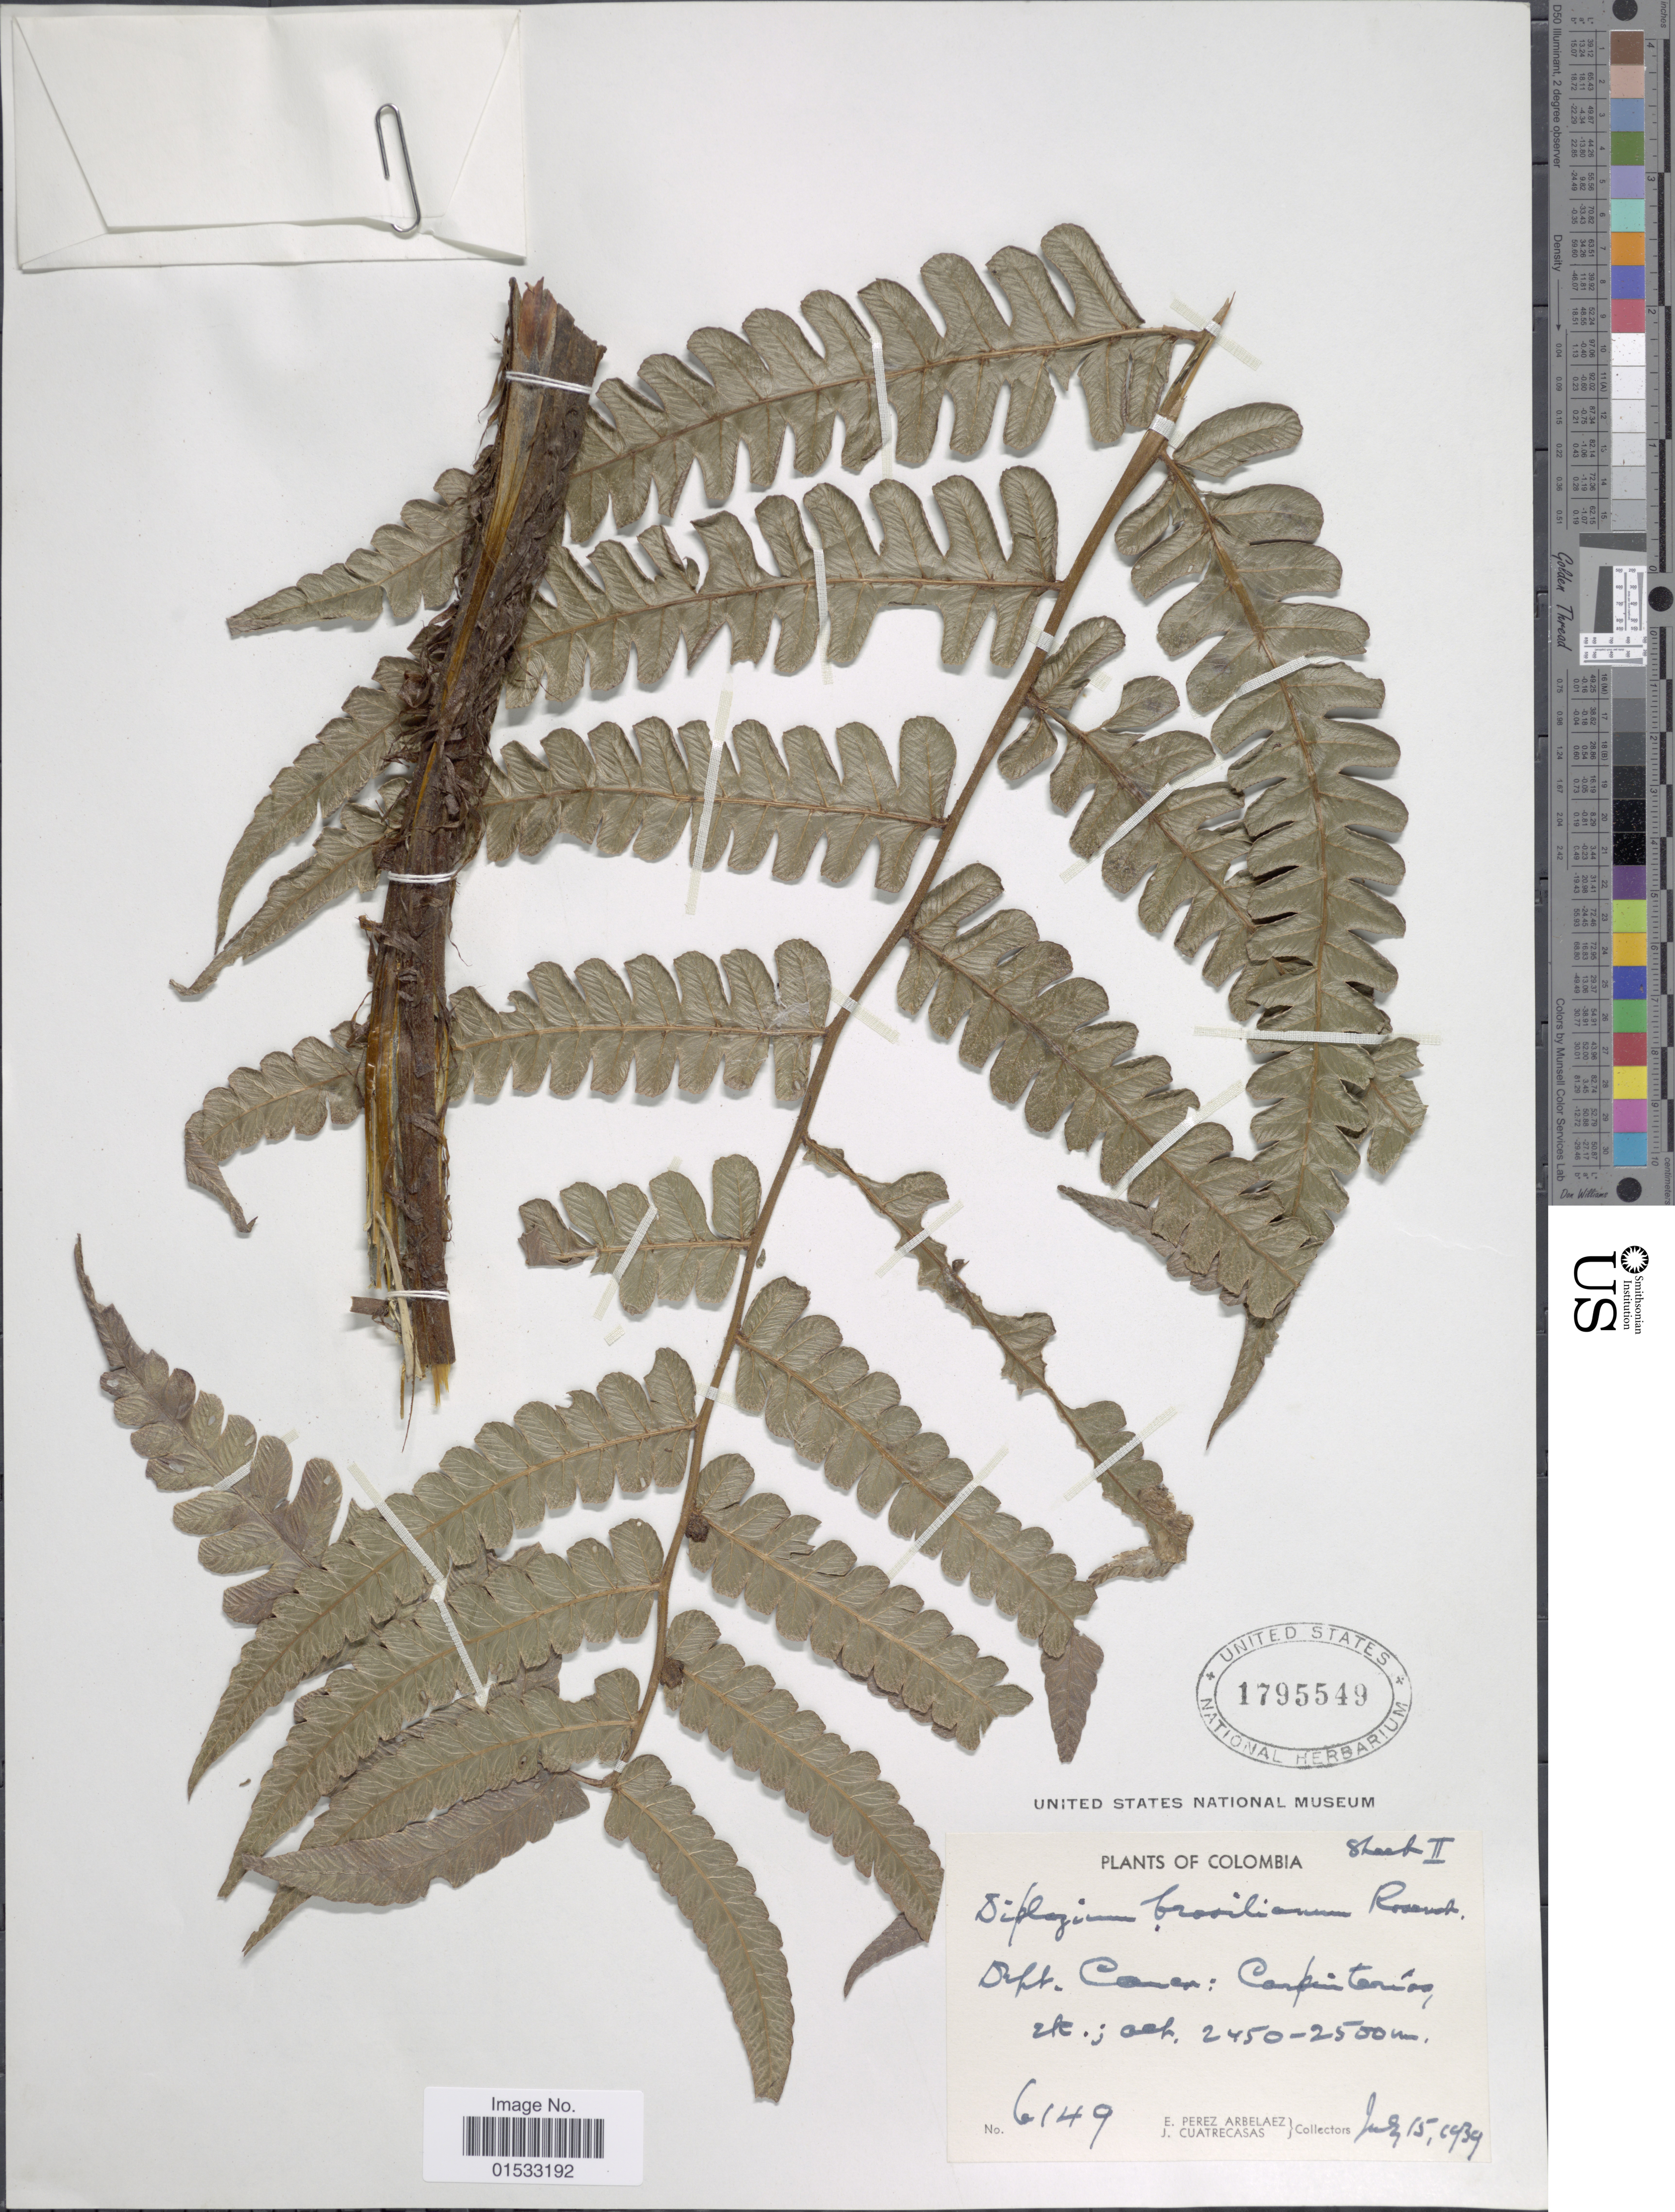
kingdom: Plantae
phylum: Tracheophyta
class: Polypodiopsida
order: Polypodiales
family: Athyriaceae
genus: Diplazium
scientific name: Diplazium subnudum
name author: H. Karst.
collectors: E. Pérez Arbeláez & J. Cuatrecasas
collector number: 6149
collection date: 1939-07-15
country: Colombia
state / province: Cauca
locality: Carpinterías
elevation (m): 2450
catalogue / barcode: US 1795549